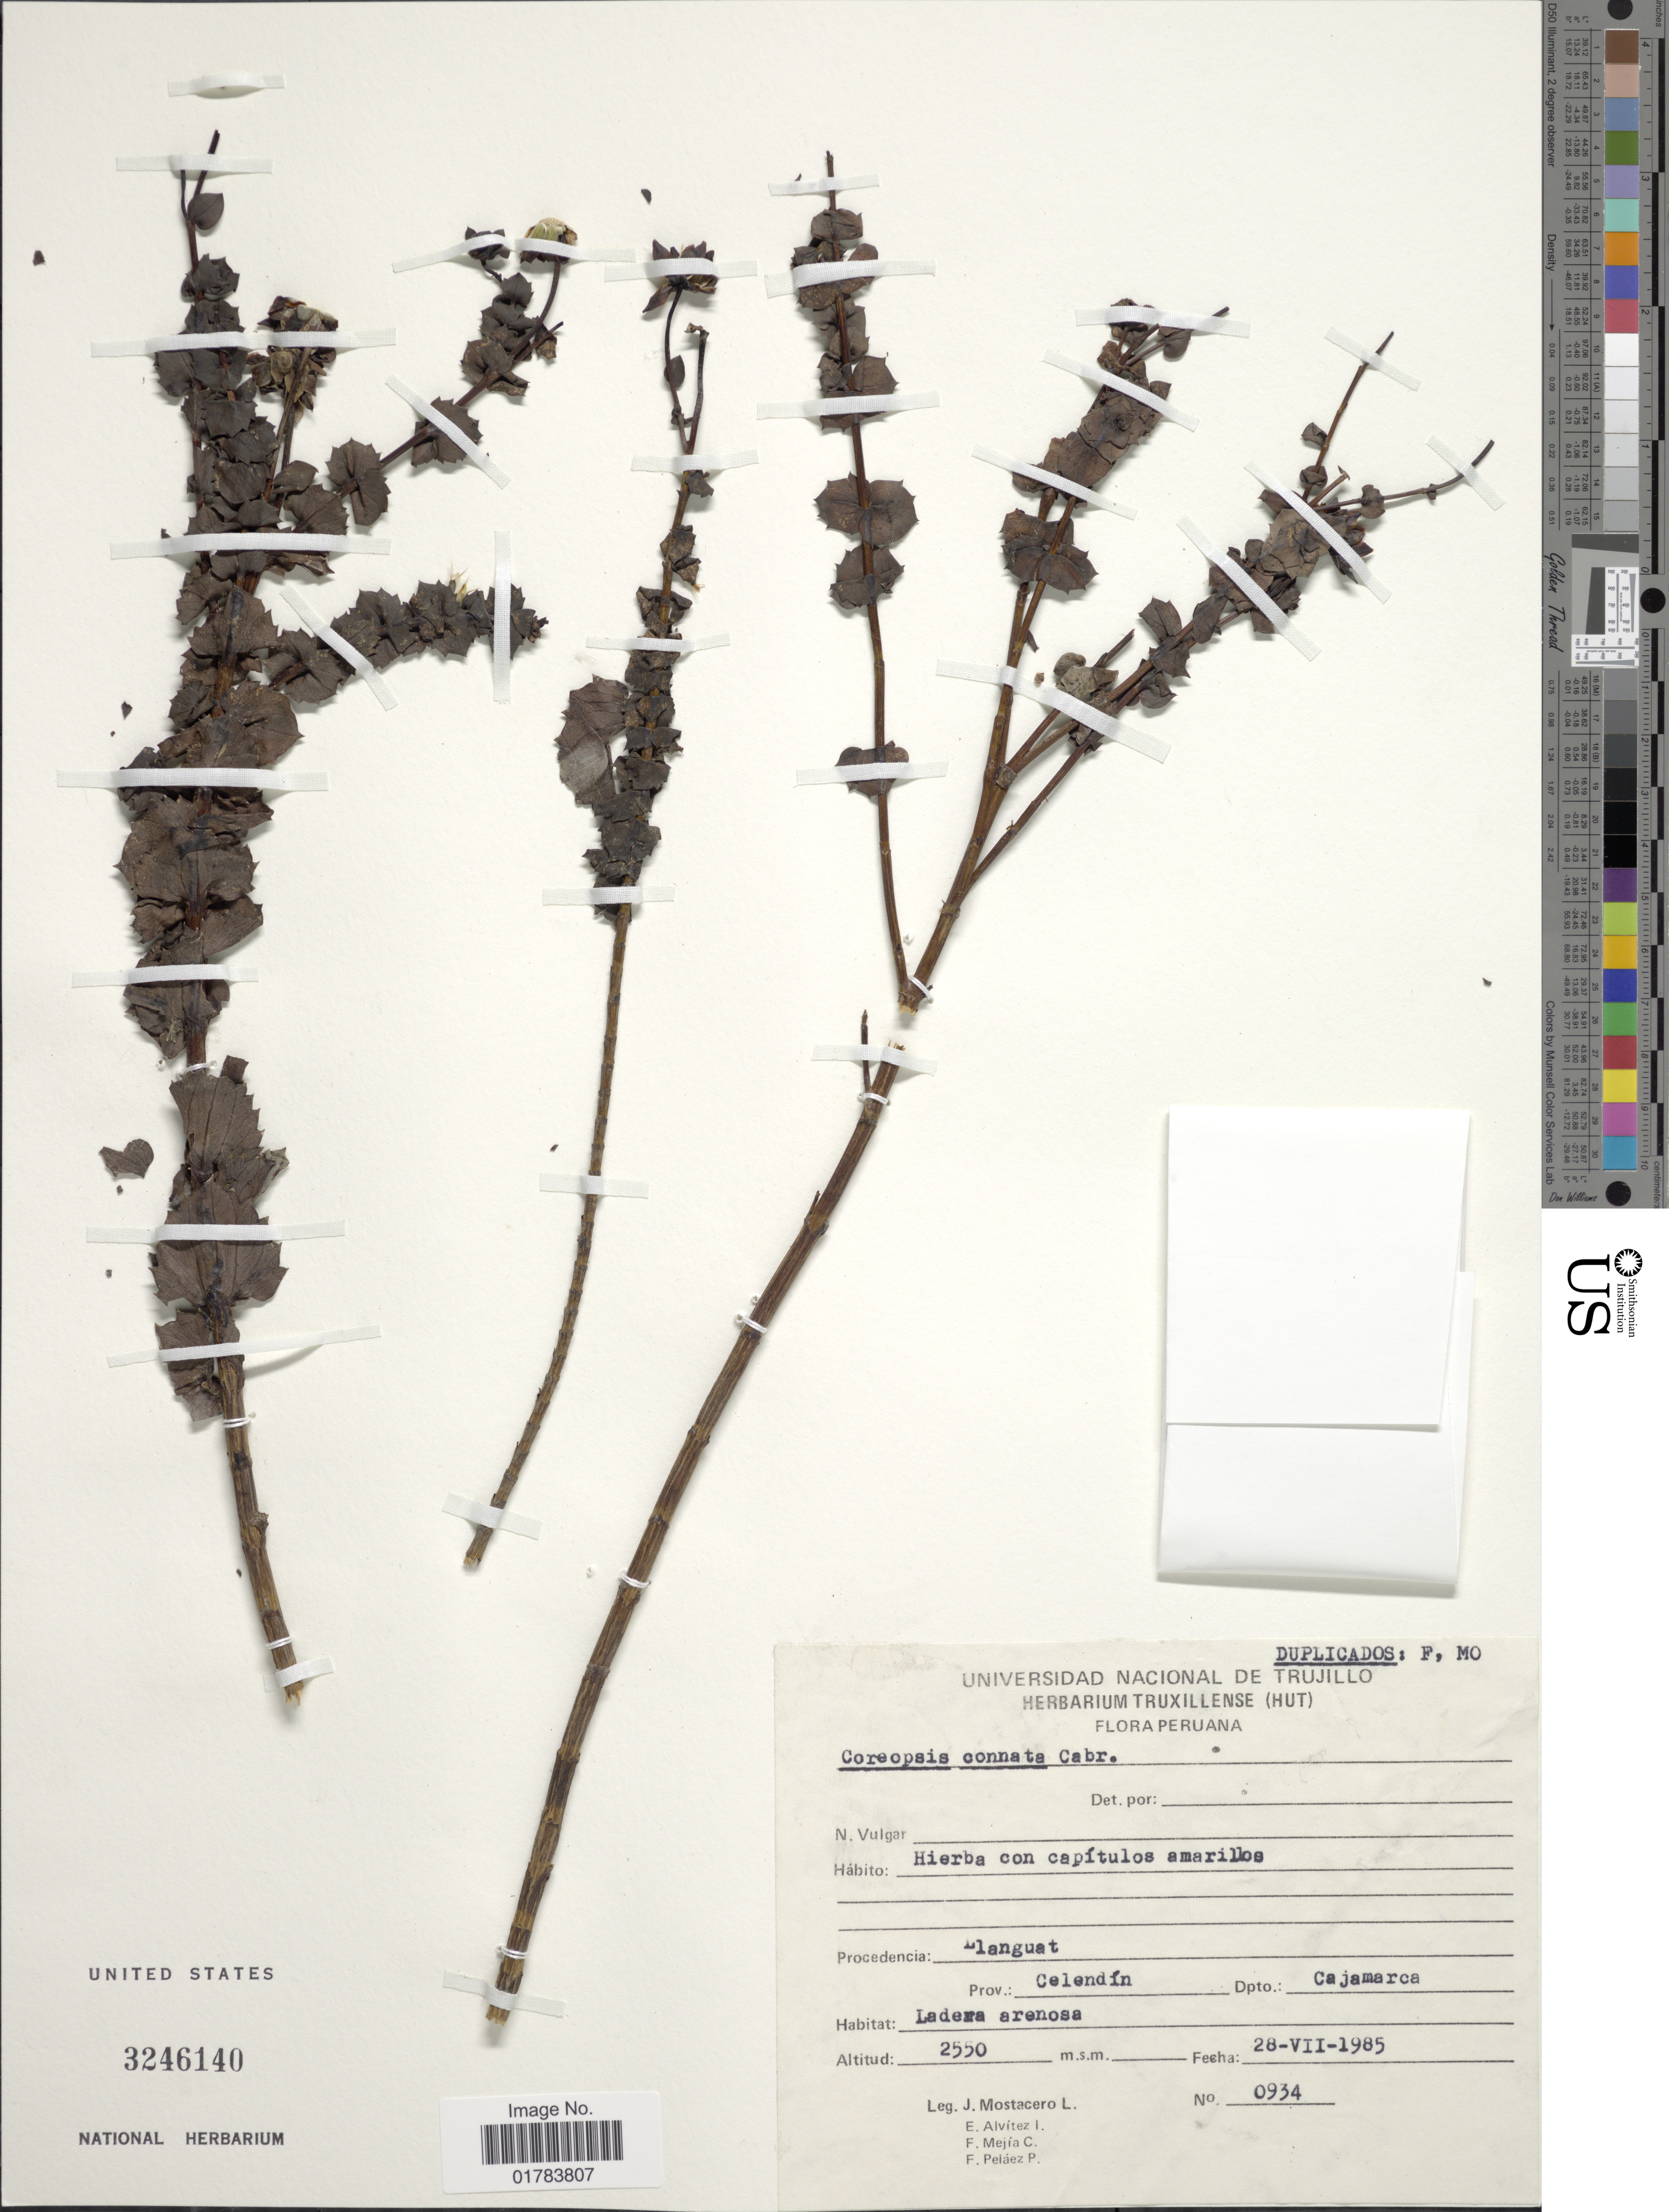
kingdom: Plantae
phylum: Tracheophyta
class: Magnoliopsida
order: Asterales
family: Asteraceae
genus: Coreopsis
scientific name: Coreopsis connata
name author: Cabrera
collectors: J. Mostacero L., E. Alvitez I., F. Mejia C. & F. Pelaez P.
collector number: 0934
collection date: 1985-07-28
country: Peru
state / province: Cajamarca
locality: Procedencia: Llanguat, Prov. Celendin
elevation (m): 2550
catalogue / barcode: US 3246140